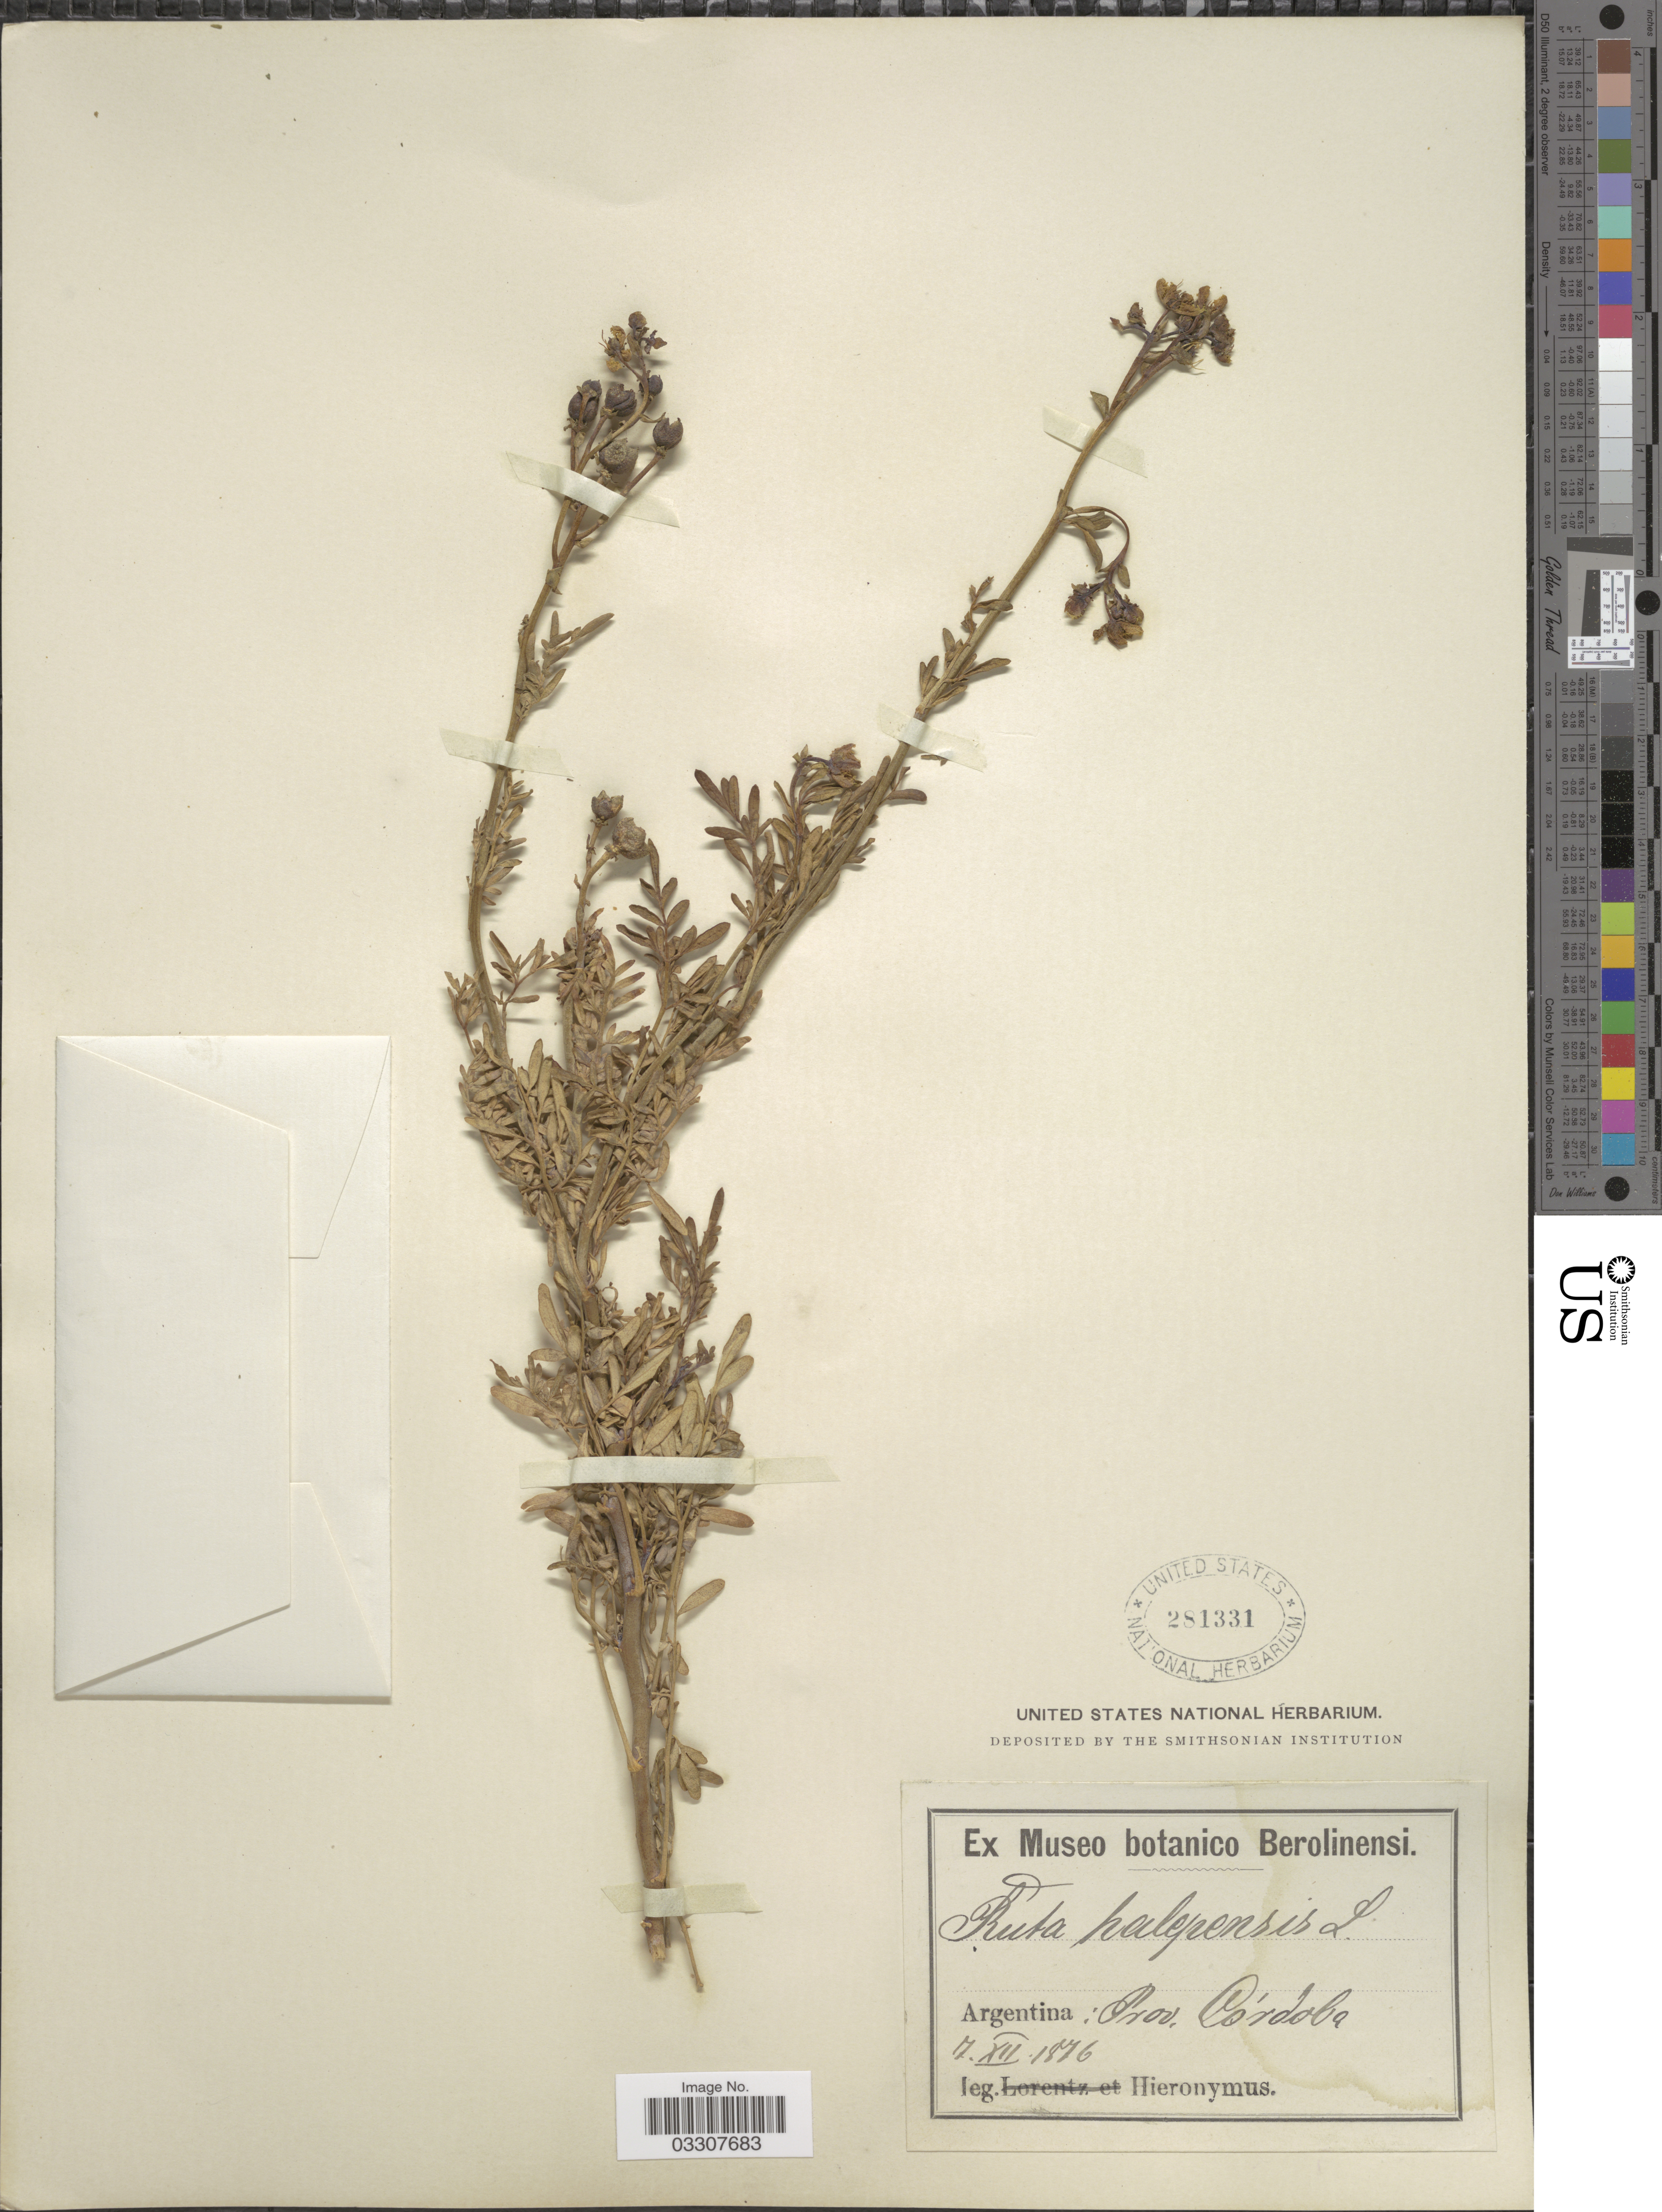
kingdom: Plantae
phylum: Tracheophyta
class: Magnoliopsida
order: Sapindales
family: Rutaceae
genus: Ruta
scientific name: Ruta chalepensis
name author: L.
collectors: -. Hieronymus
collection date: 1876-12-07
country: Argentina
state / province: Cordoba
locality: Prov. Córdoba.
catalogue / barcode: US 281331